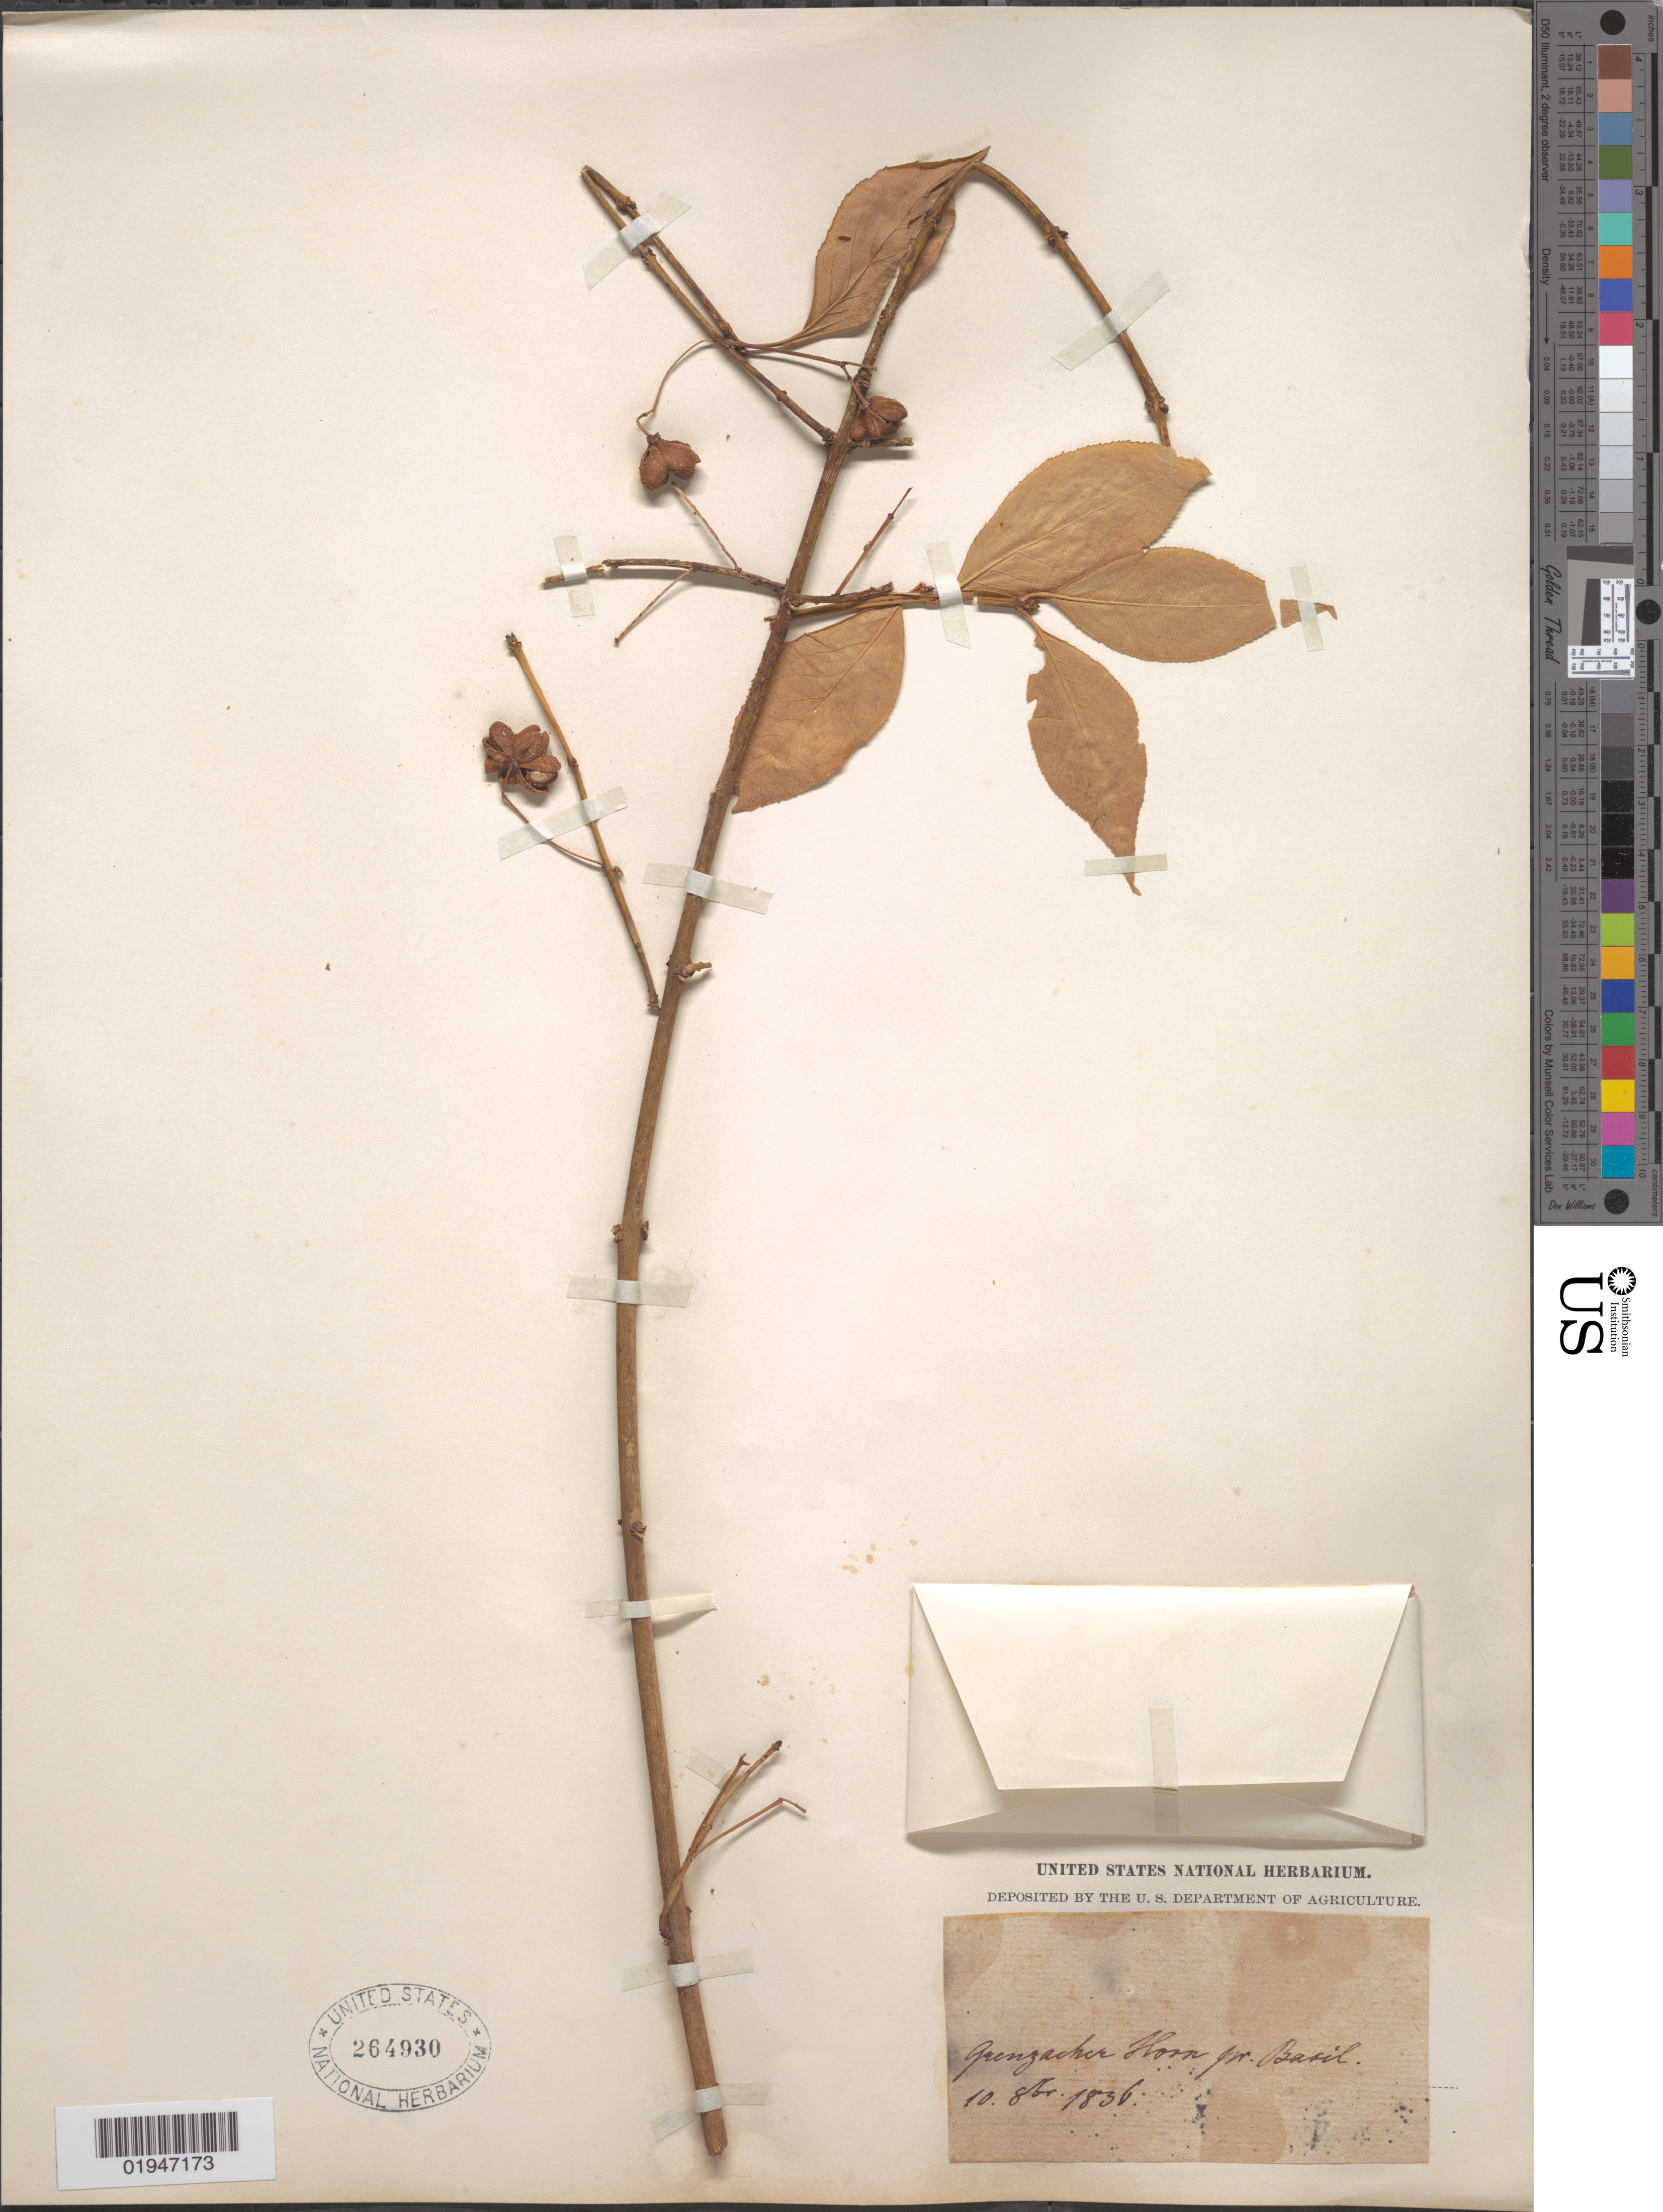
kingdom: Plantae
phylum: Tracheophyta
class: Magnoliopsida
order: Celastrales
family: Celastraceae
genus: Euonymus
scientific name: Euonymus sp.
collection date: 1836-08-10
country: Germany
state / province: Baden-württemberg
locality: Grenzacher-Horn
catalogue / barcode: US 264930